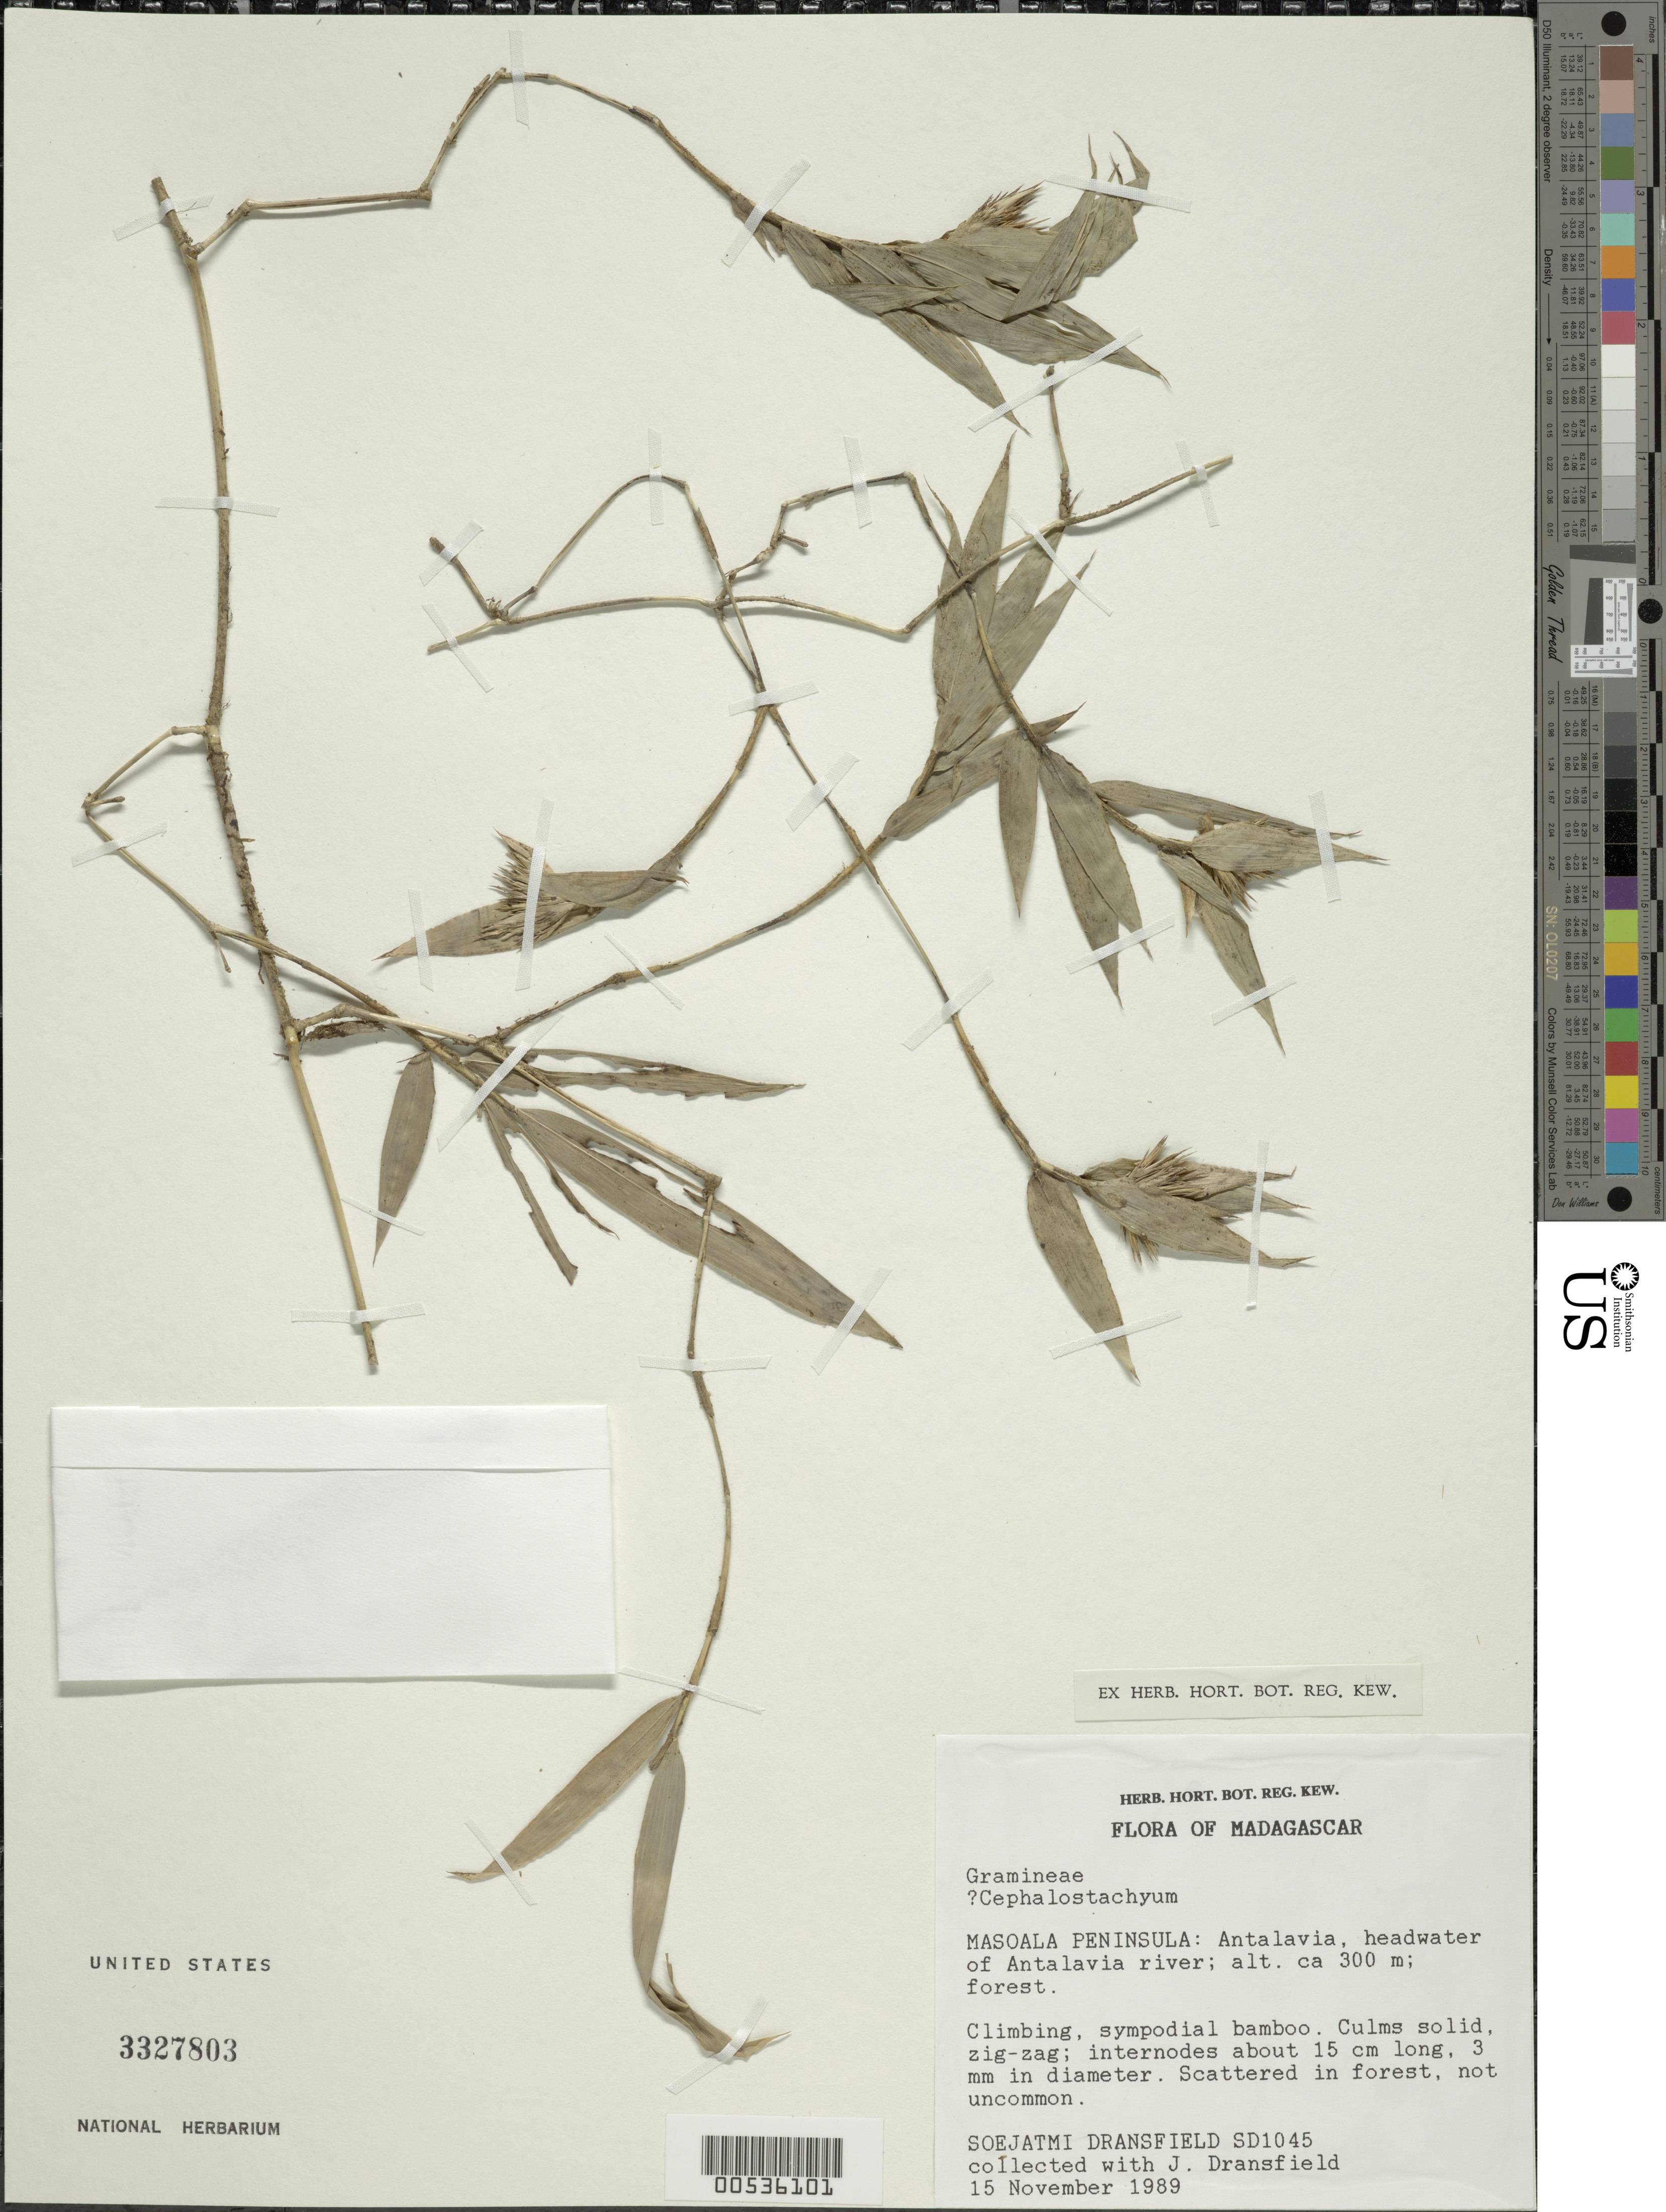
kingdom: Plantae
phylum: Tracheophyta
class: Liliopsida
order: Poales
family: Poaceae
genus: Cephalostachyum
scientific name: Cephalostachyum sp.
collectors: S. Dransfield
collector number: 1045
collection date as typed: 15 Nov 1989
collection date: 1989-11-15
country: Madagascar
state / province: Analanjirofo / Sava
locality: Masoala peninsula, antalavia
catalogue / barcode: US 3327803